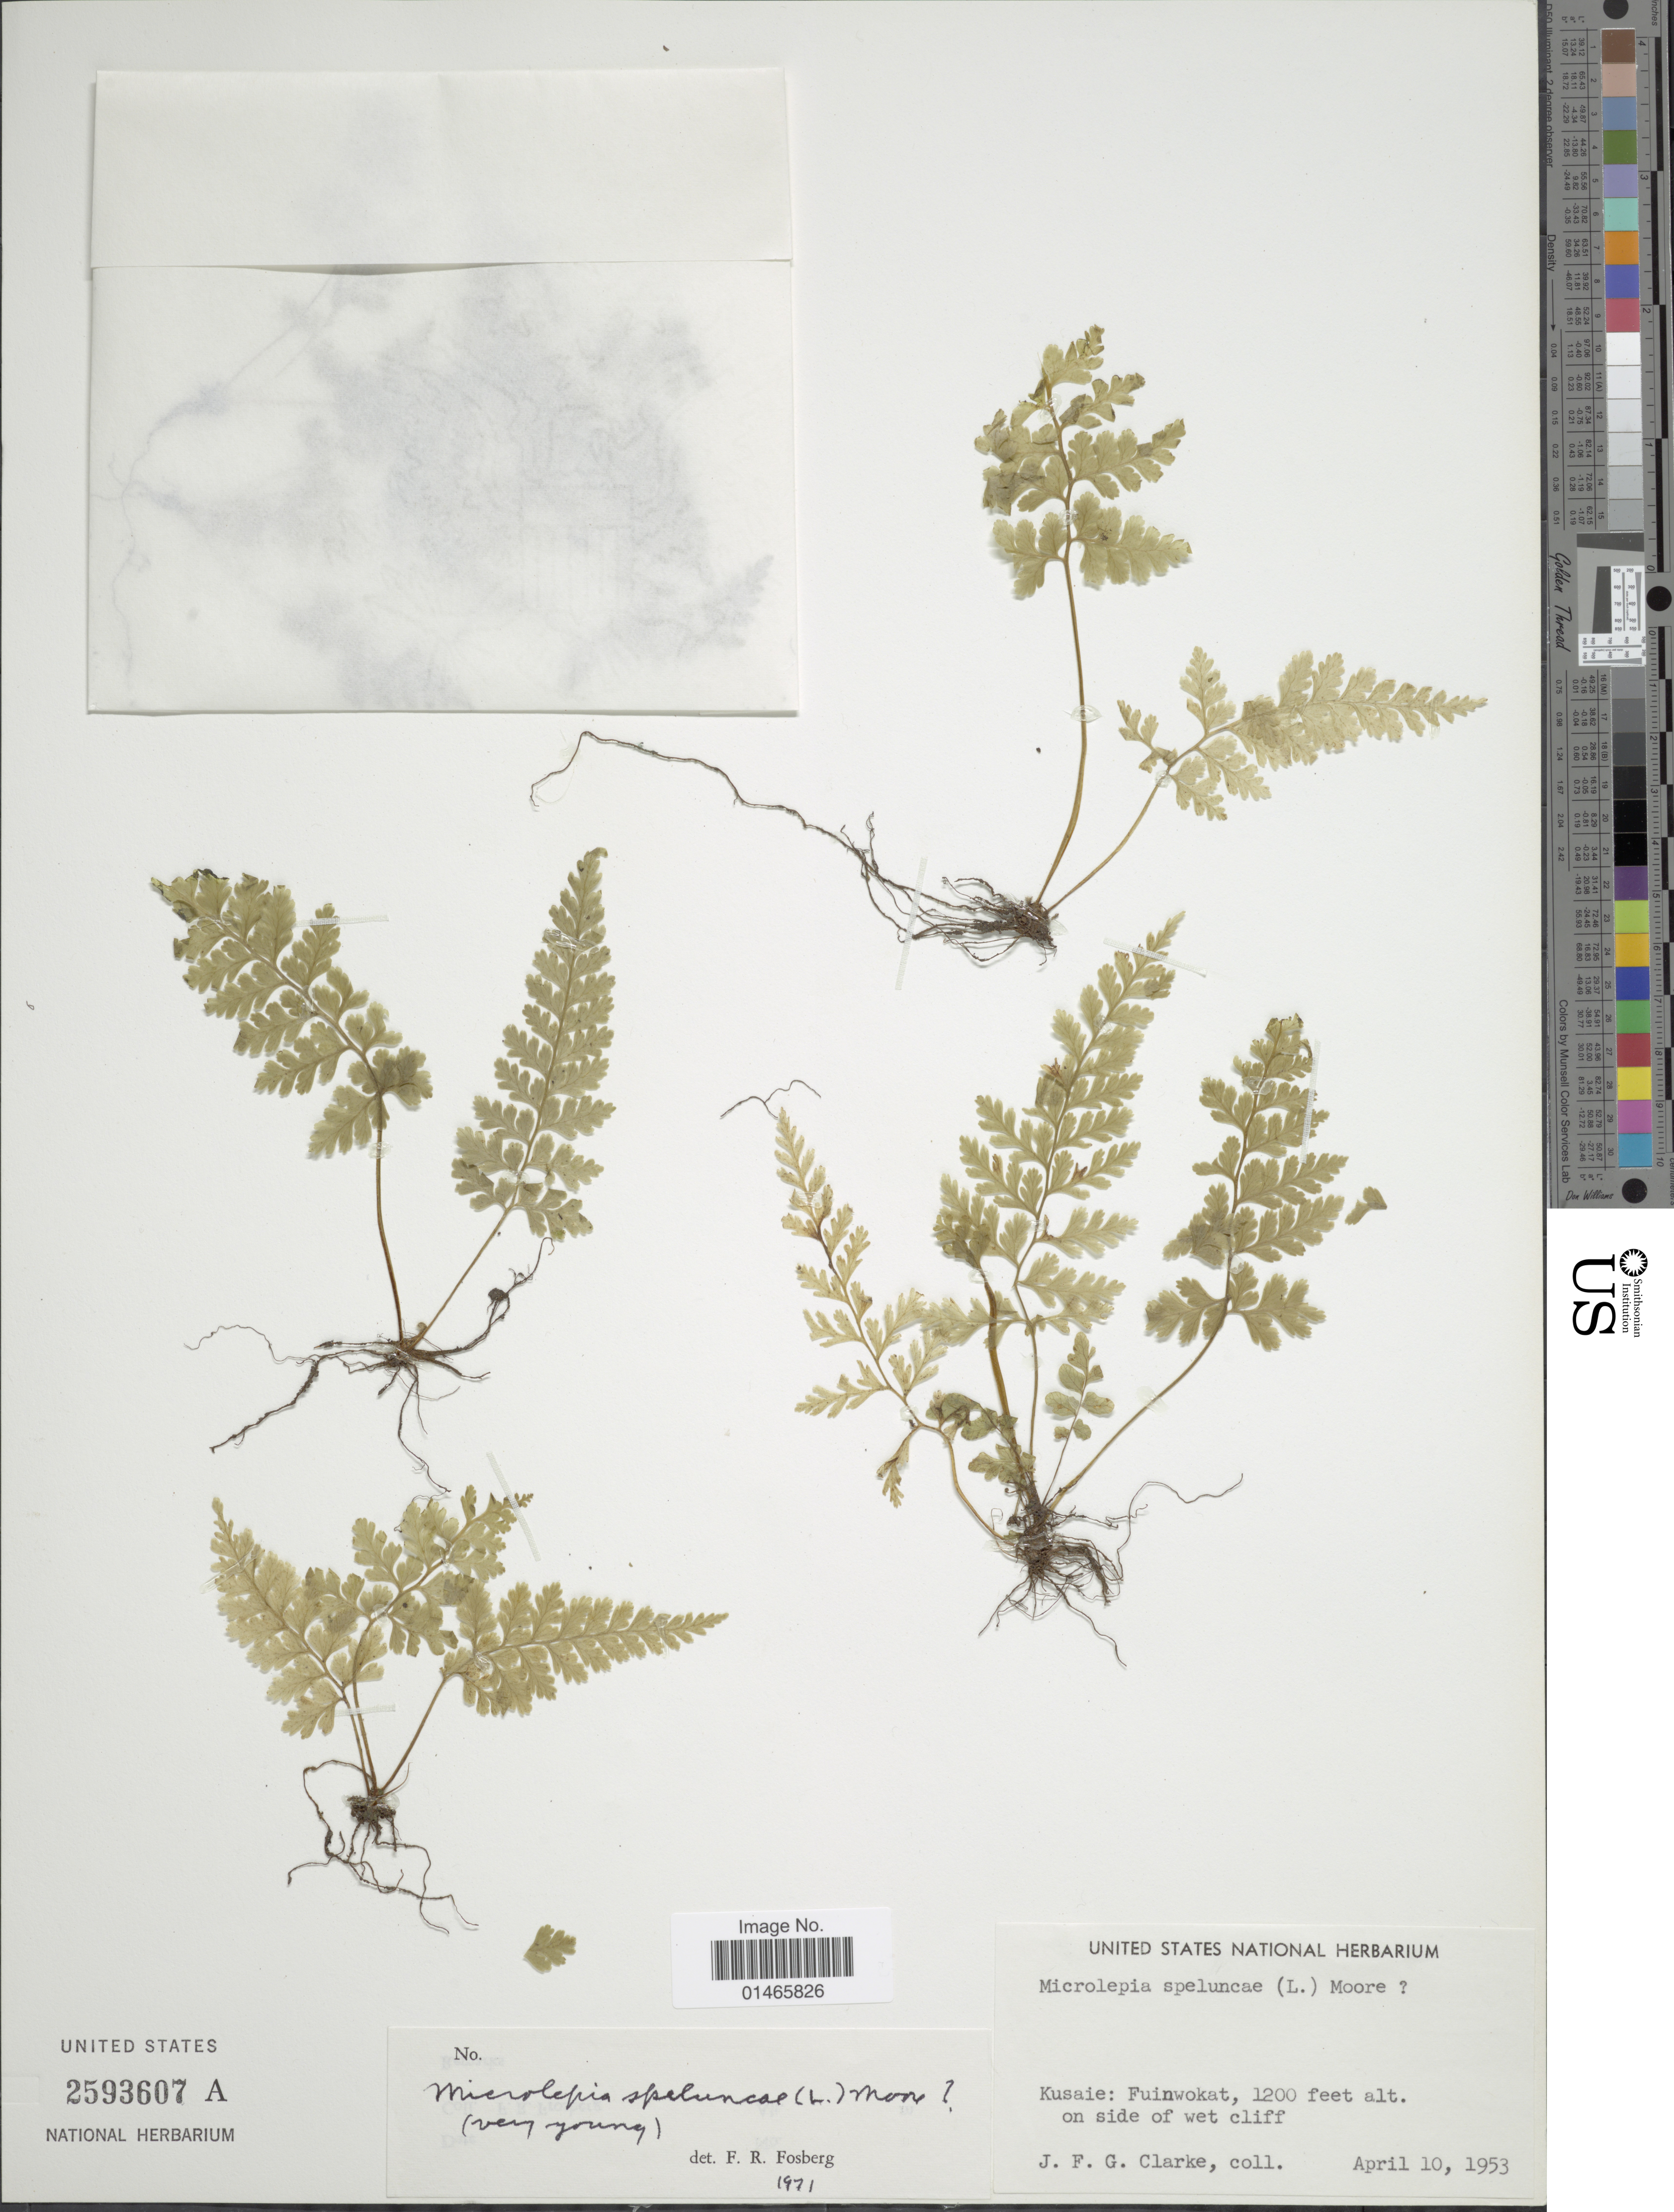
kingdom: Plantae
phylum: Tracheophyta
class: Polypodiopsida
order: Polypodiales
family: Dennstaedtiaceae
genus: Microlepia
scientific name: Microlepia speluncae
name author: (L.) T. Moore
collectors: J. F. Clarke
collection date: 1953-04-10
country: Micronesia, Federated States of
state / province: Kosrae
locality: Fuinwokat, on side of wet cliff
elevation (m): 366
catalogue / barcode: US 2593607A